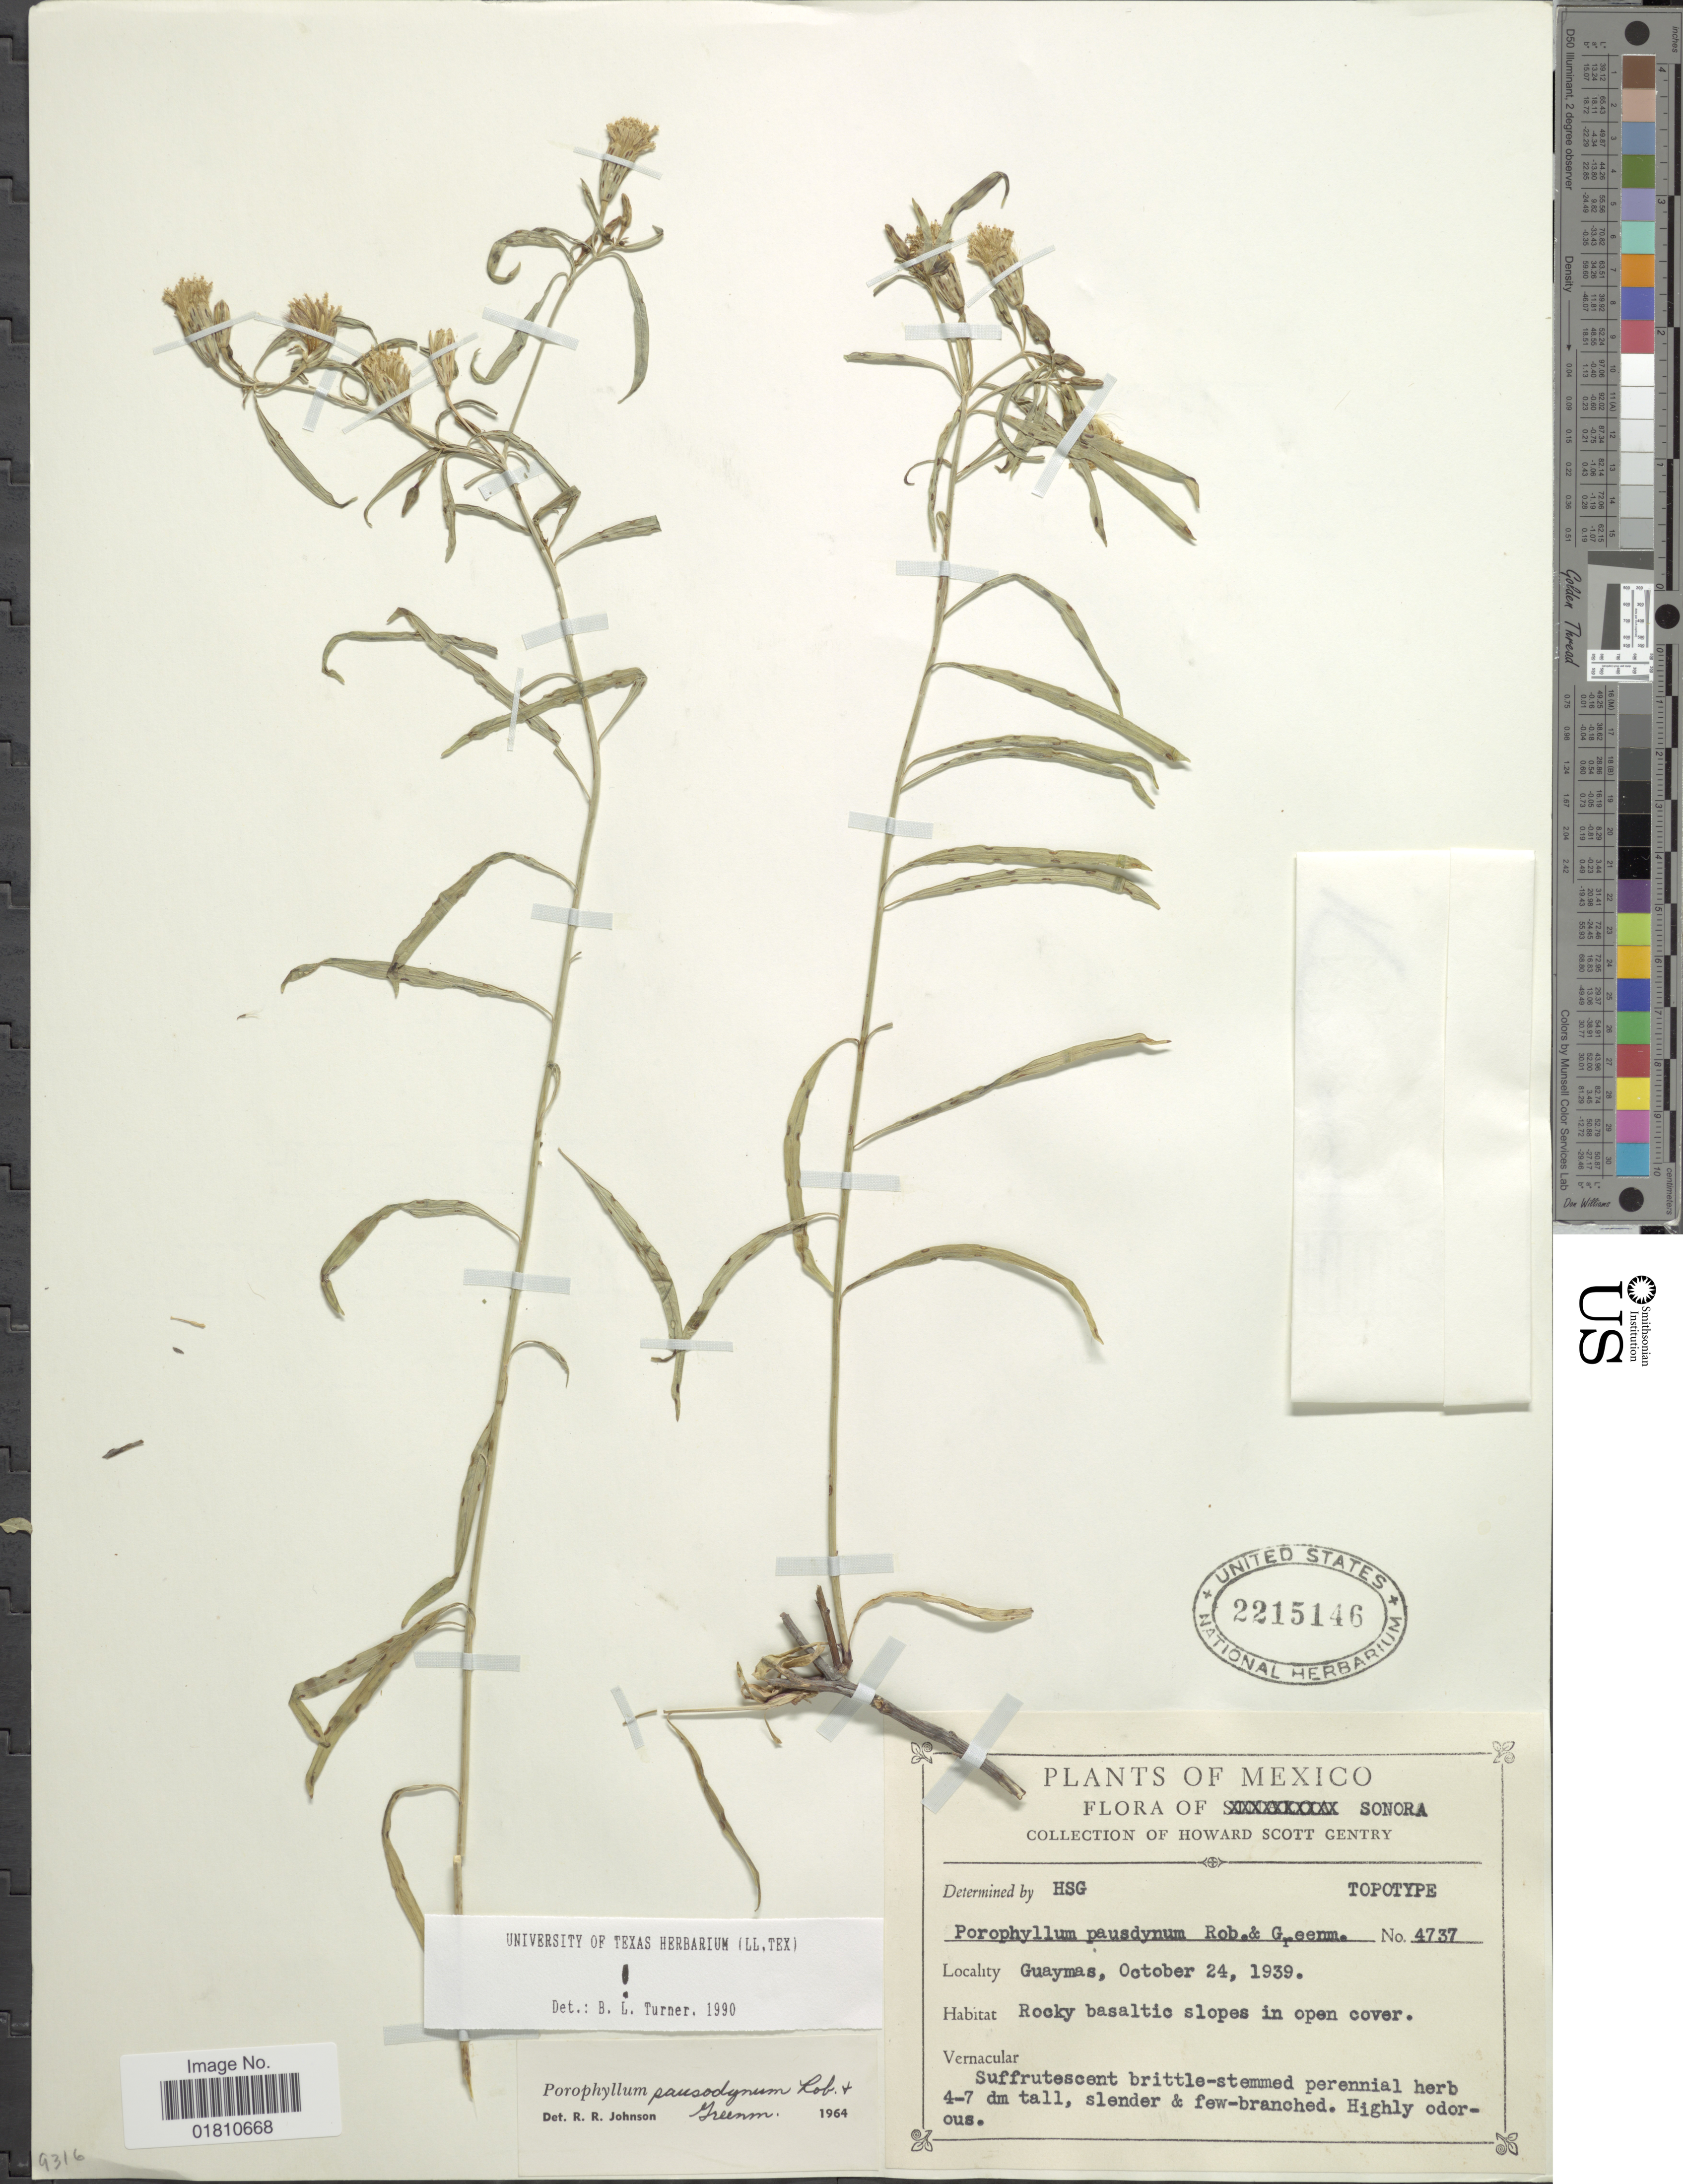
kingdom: Plantae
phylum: Tracheophyta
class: Magnoliopsida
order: Asterales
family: Asteraceae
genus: Porophyllum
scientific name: Porophyllum pausodynum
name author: B.L. Rob. & Greenm.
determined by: Anzuinelli, M.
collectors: H. S. Gentry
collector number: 4737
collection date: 1939-10-24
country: Mexico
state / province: Sonora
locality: Guaymas, rocky basaltic slopes in open cover.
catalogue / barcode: US 2215146